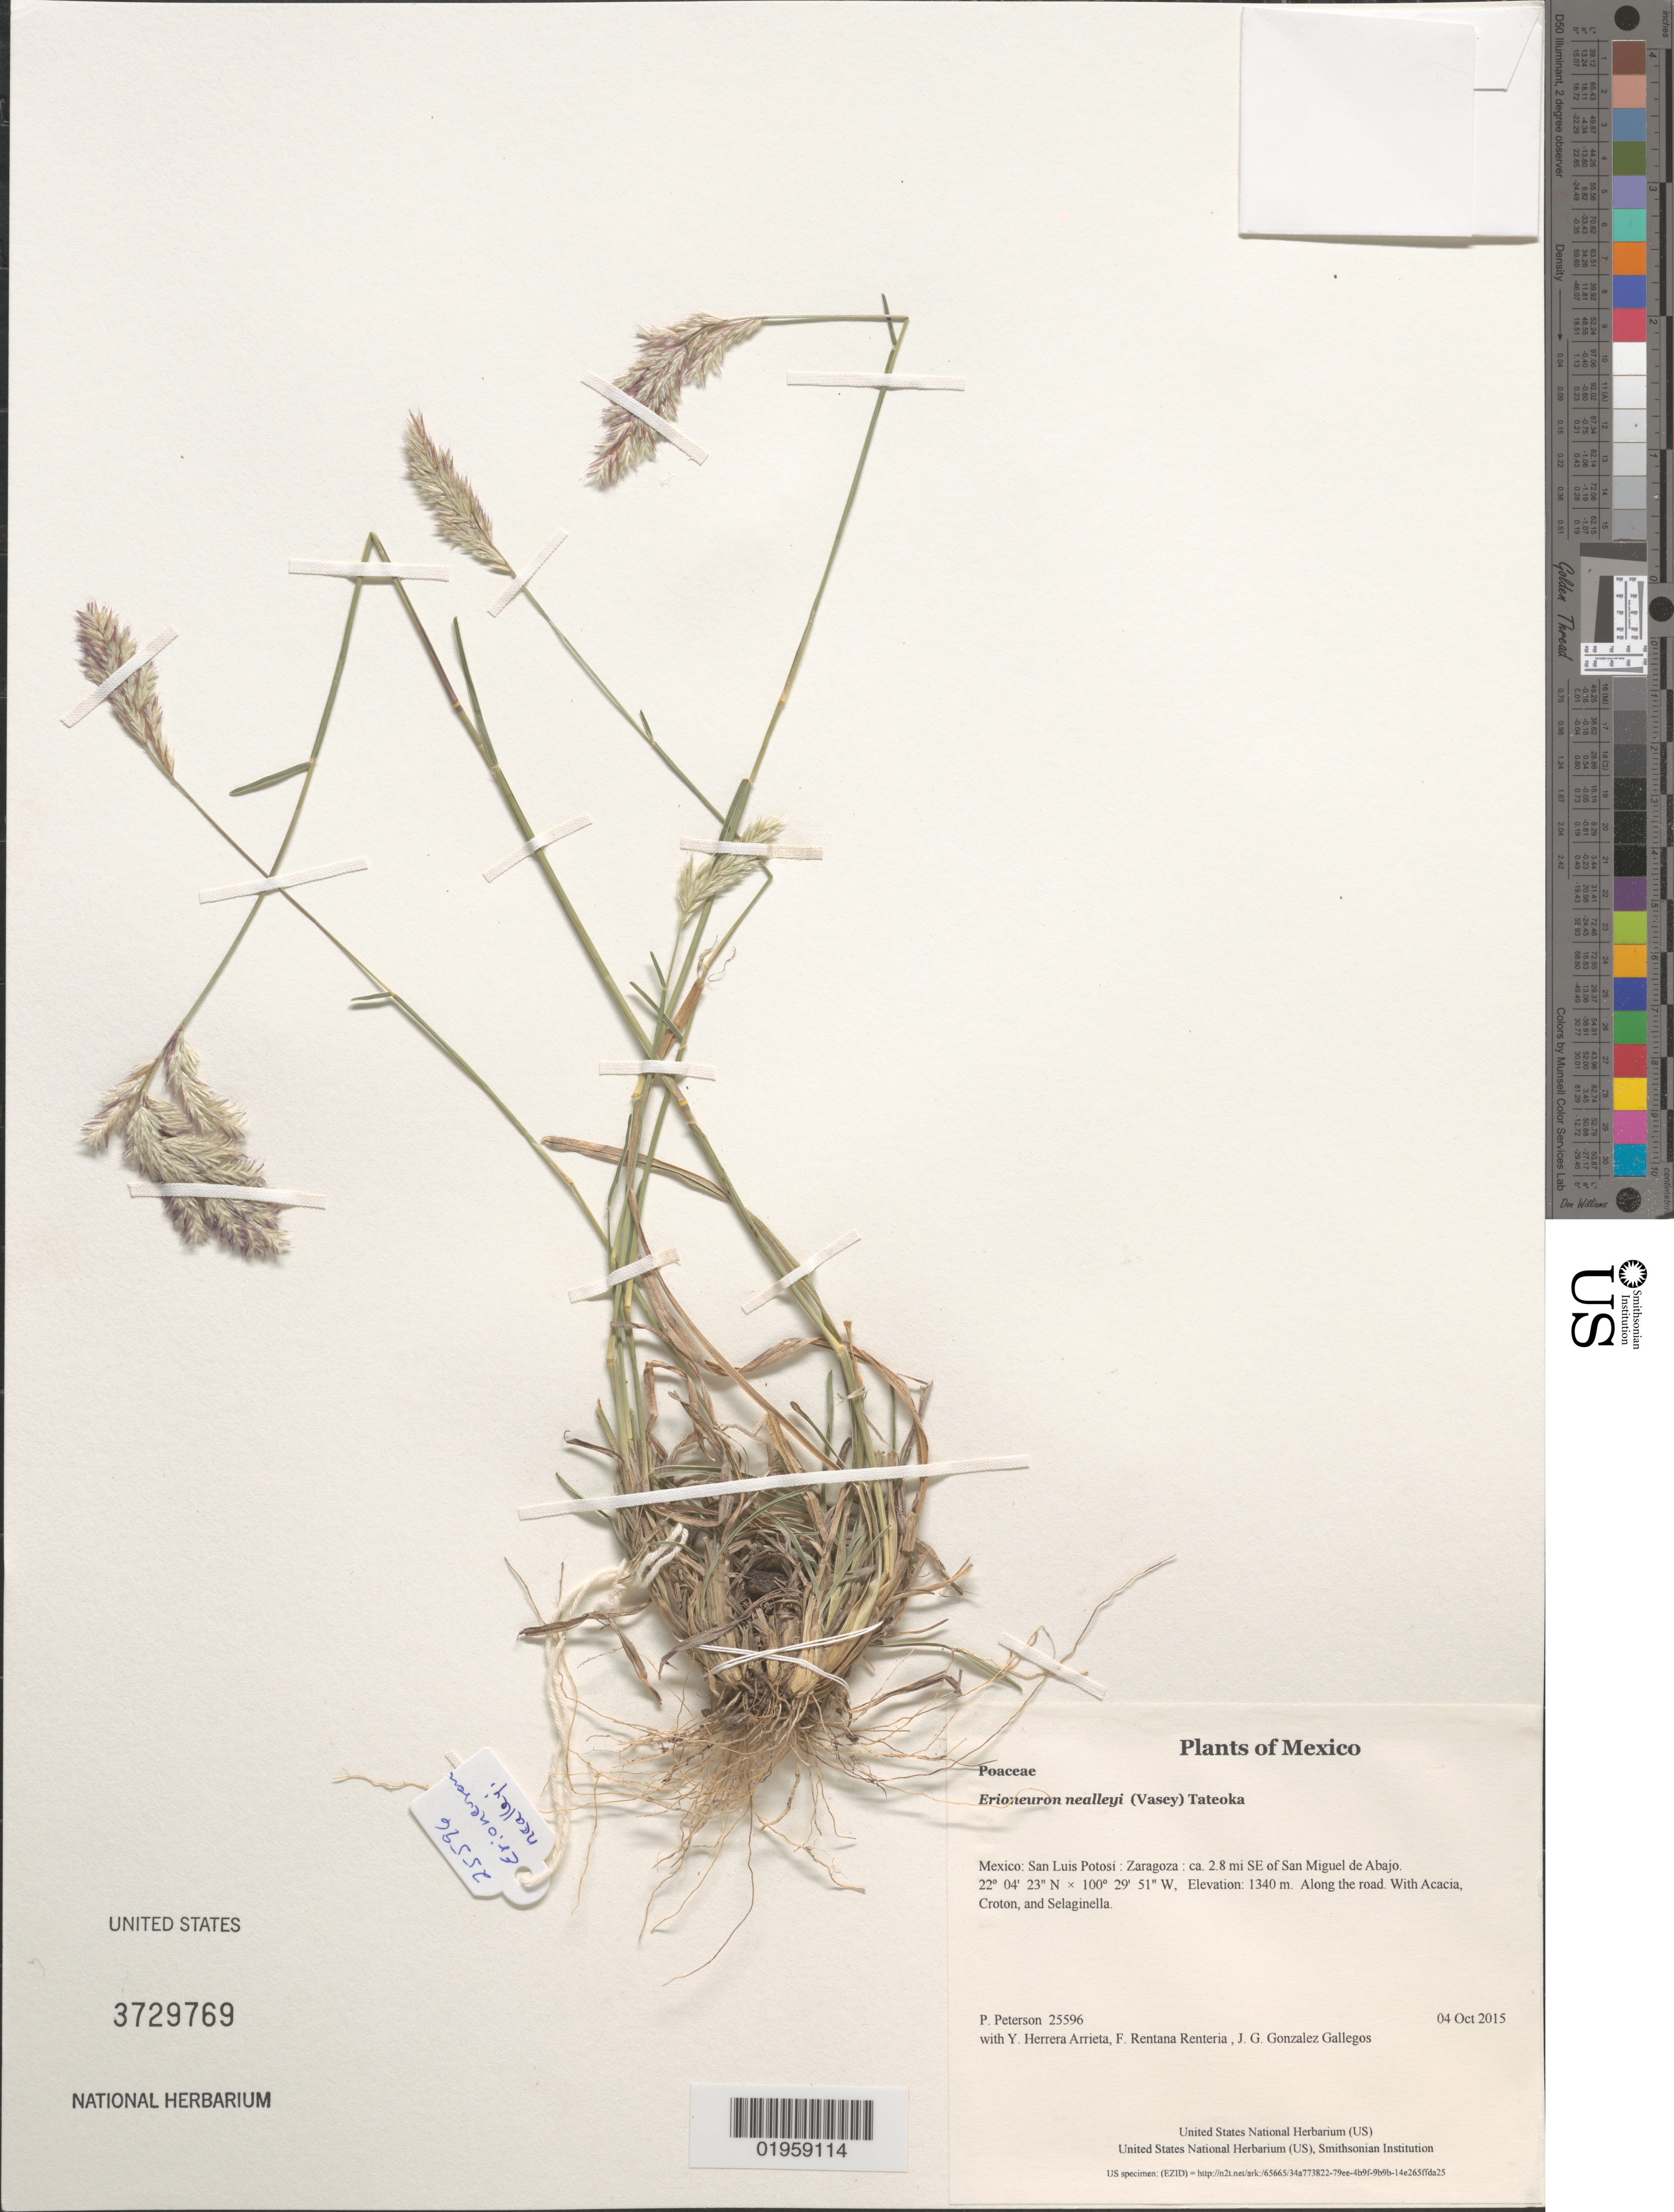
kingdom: Plantae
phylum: Tracheophyta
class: Liliopsida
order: Poales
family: Poaceae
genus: Erioneuron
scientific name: Erioneuron nealleyi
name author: (Vasey) Tateoka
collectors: P. M. Peterson, Y. Herrera Arrieta, F. Rentana Renteria & J. G. Gonzalez Gallegos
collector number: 25596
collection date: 2015-10-04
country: Mexico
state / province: San Luis Potosí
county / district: Zaragoza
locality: ca. 2.8 mi SE of San Miguel de Abajo.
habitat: Along the road.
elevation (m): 1340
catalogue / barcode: US 3729769